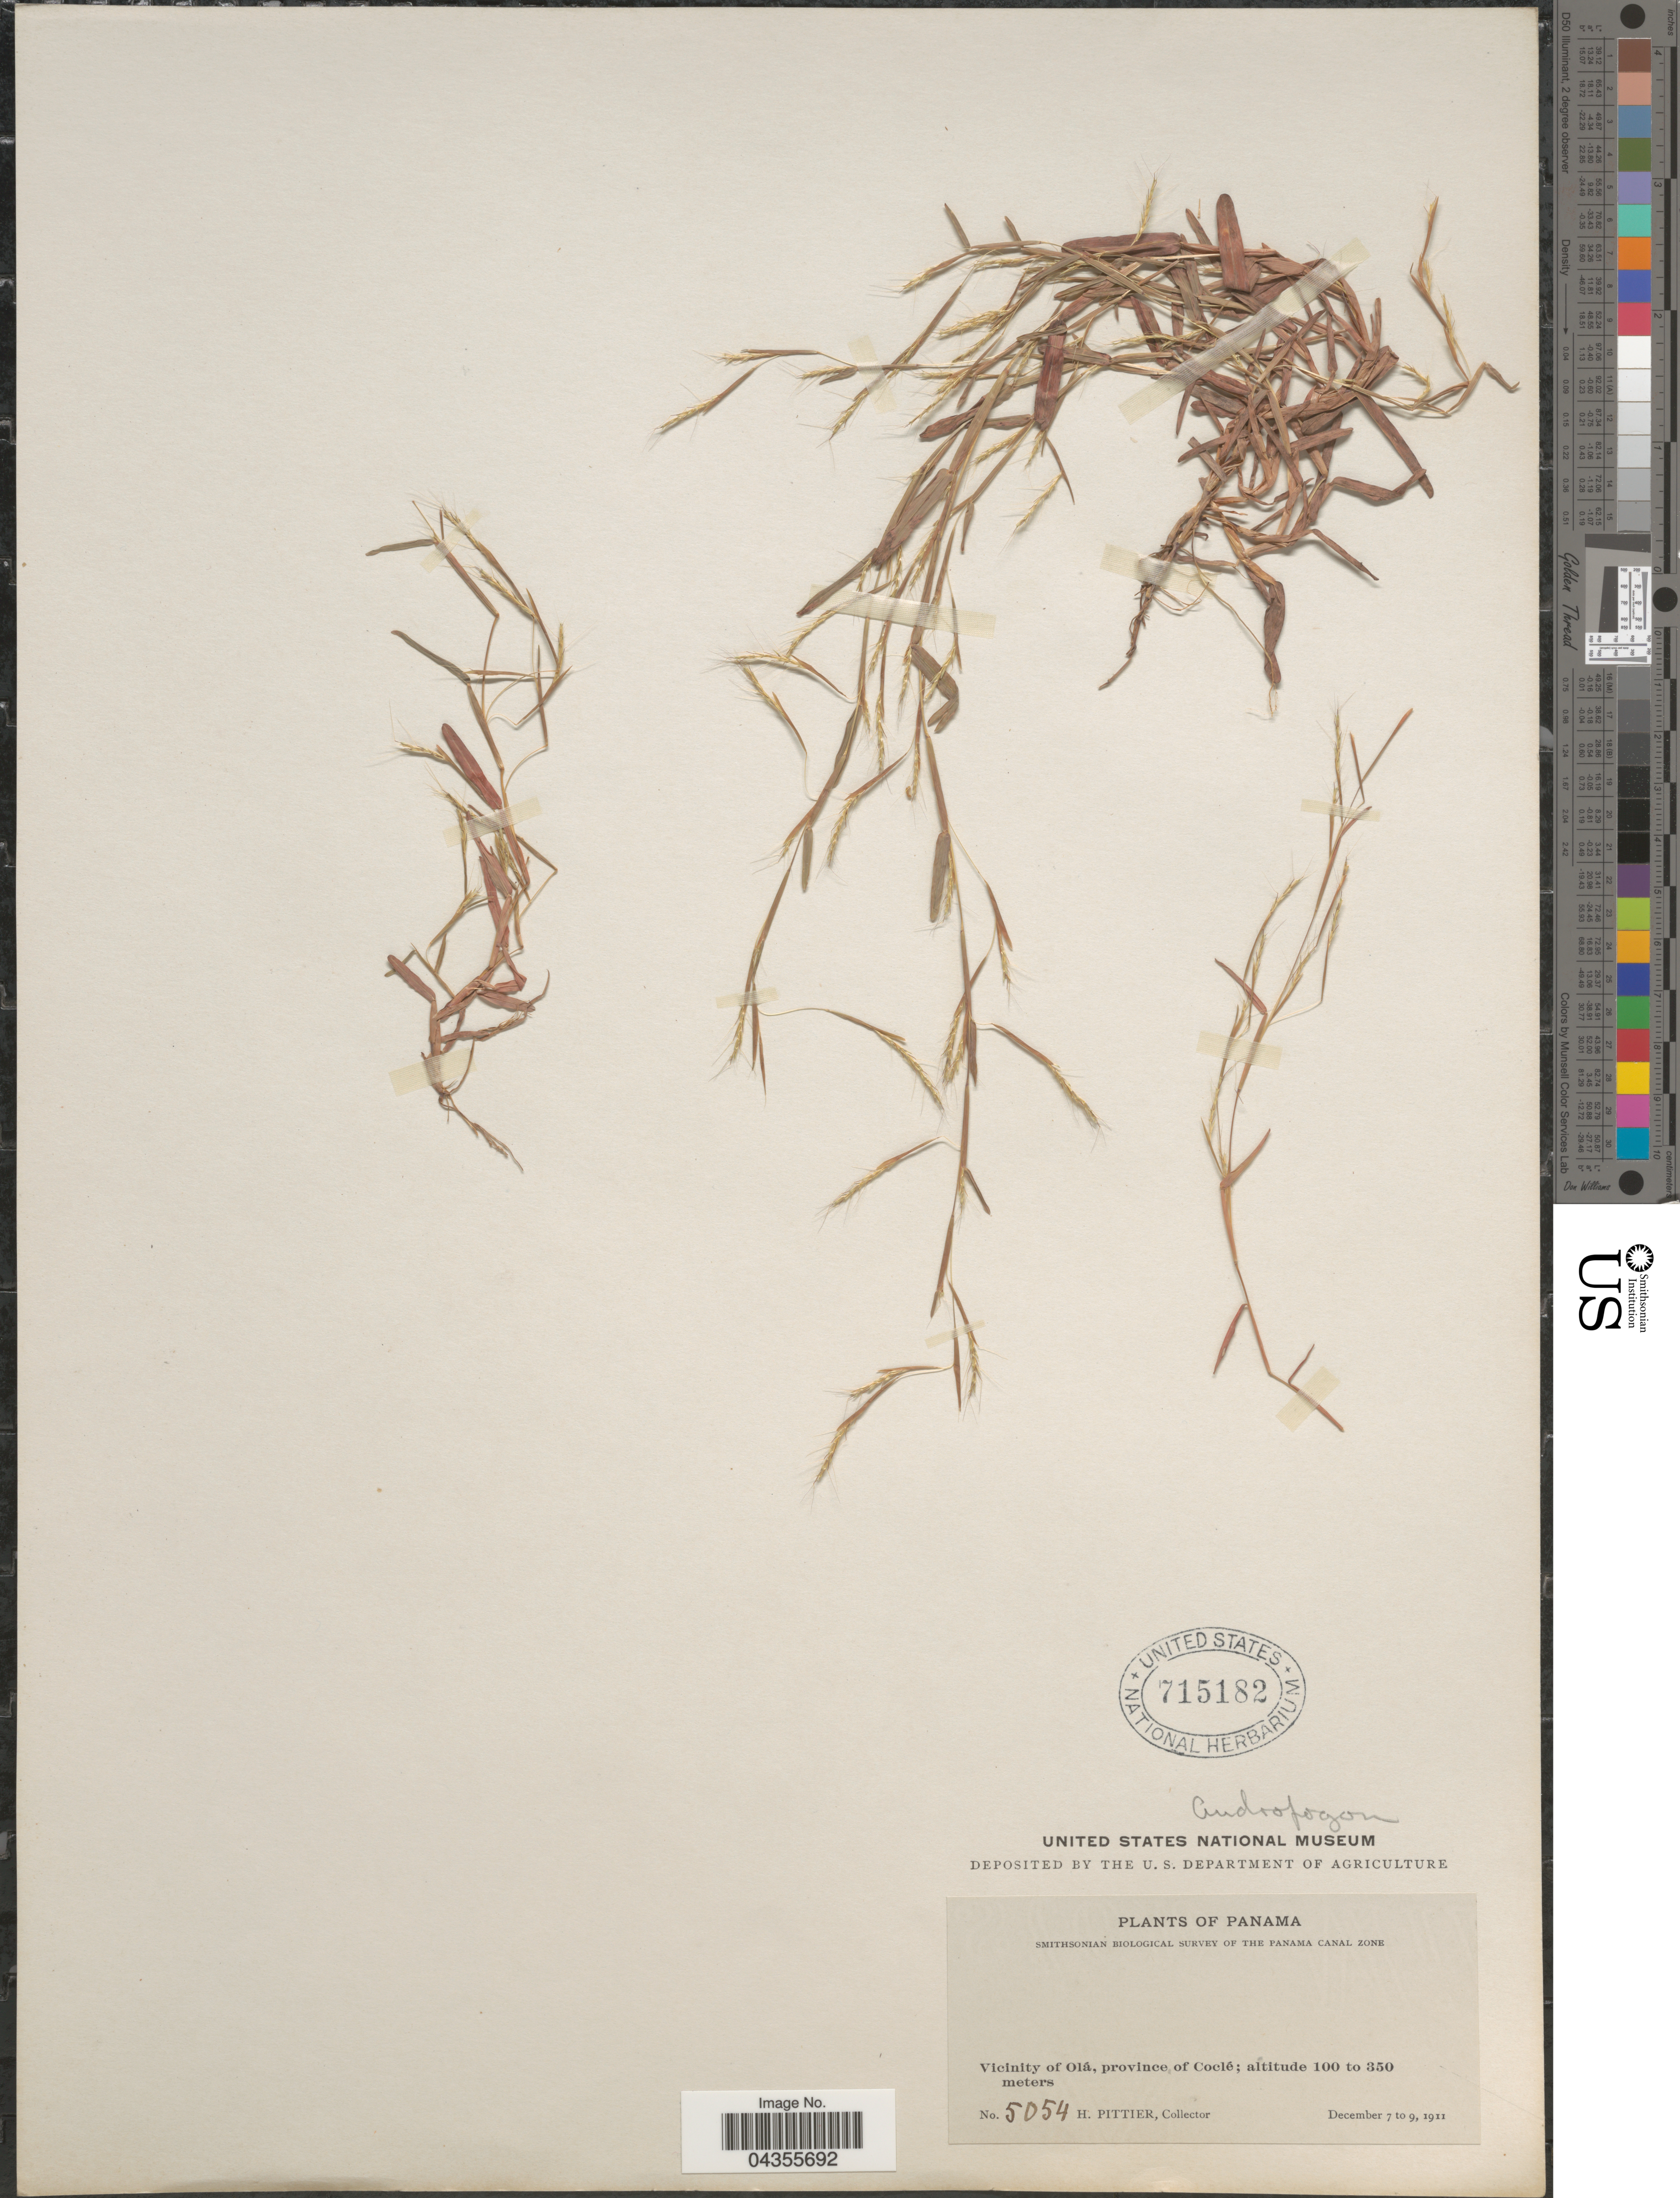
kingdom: Plantae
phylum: Tracheophyta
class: Liliopsida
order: Poales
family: Poaceae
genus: Schizachyrium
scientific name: Schizachyrium brevifolium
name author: (Sw.) Nees ex Büse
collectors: H. F. Pittier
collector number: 5054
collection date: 1911-12-07/1911-12-09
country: Panama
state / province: Cocle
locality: Smithsonian Biological Survey of the Panama Canal Zone. Vicinity of Olá.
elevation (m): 100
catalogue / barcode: US 715182